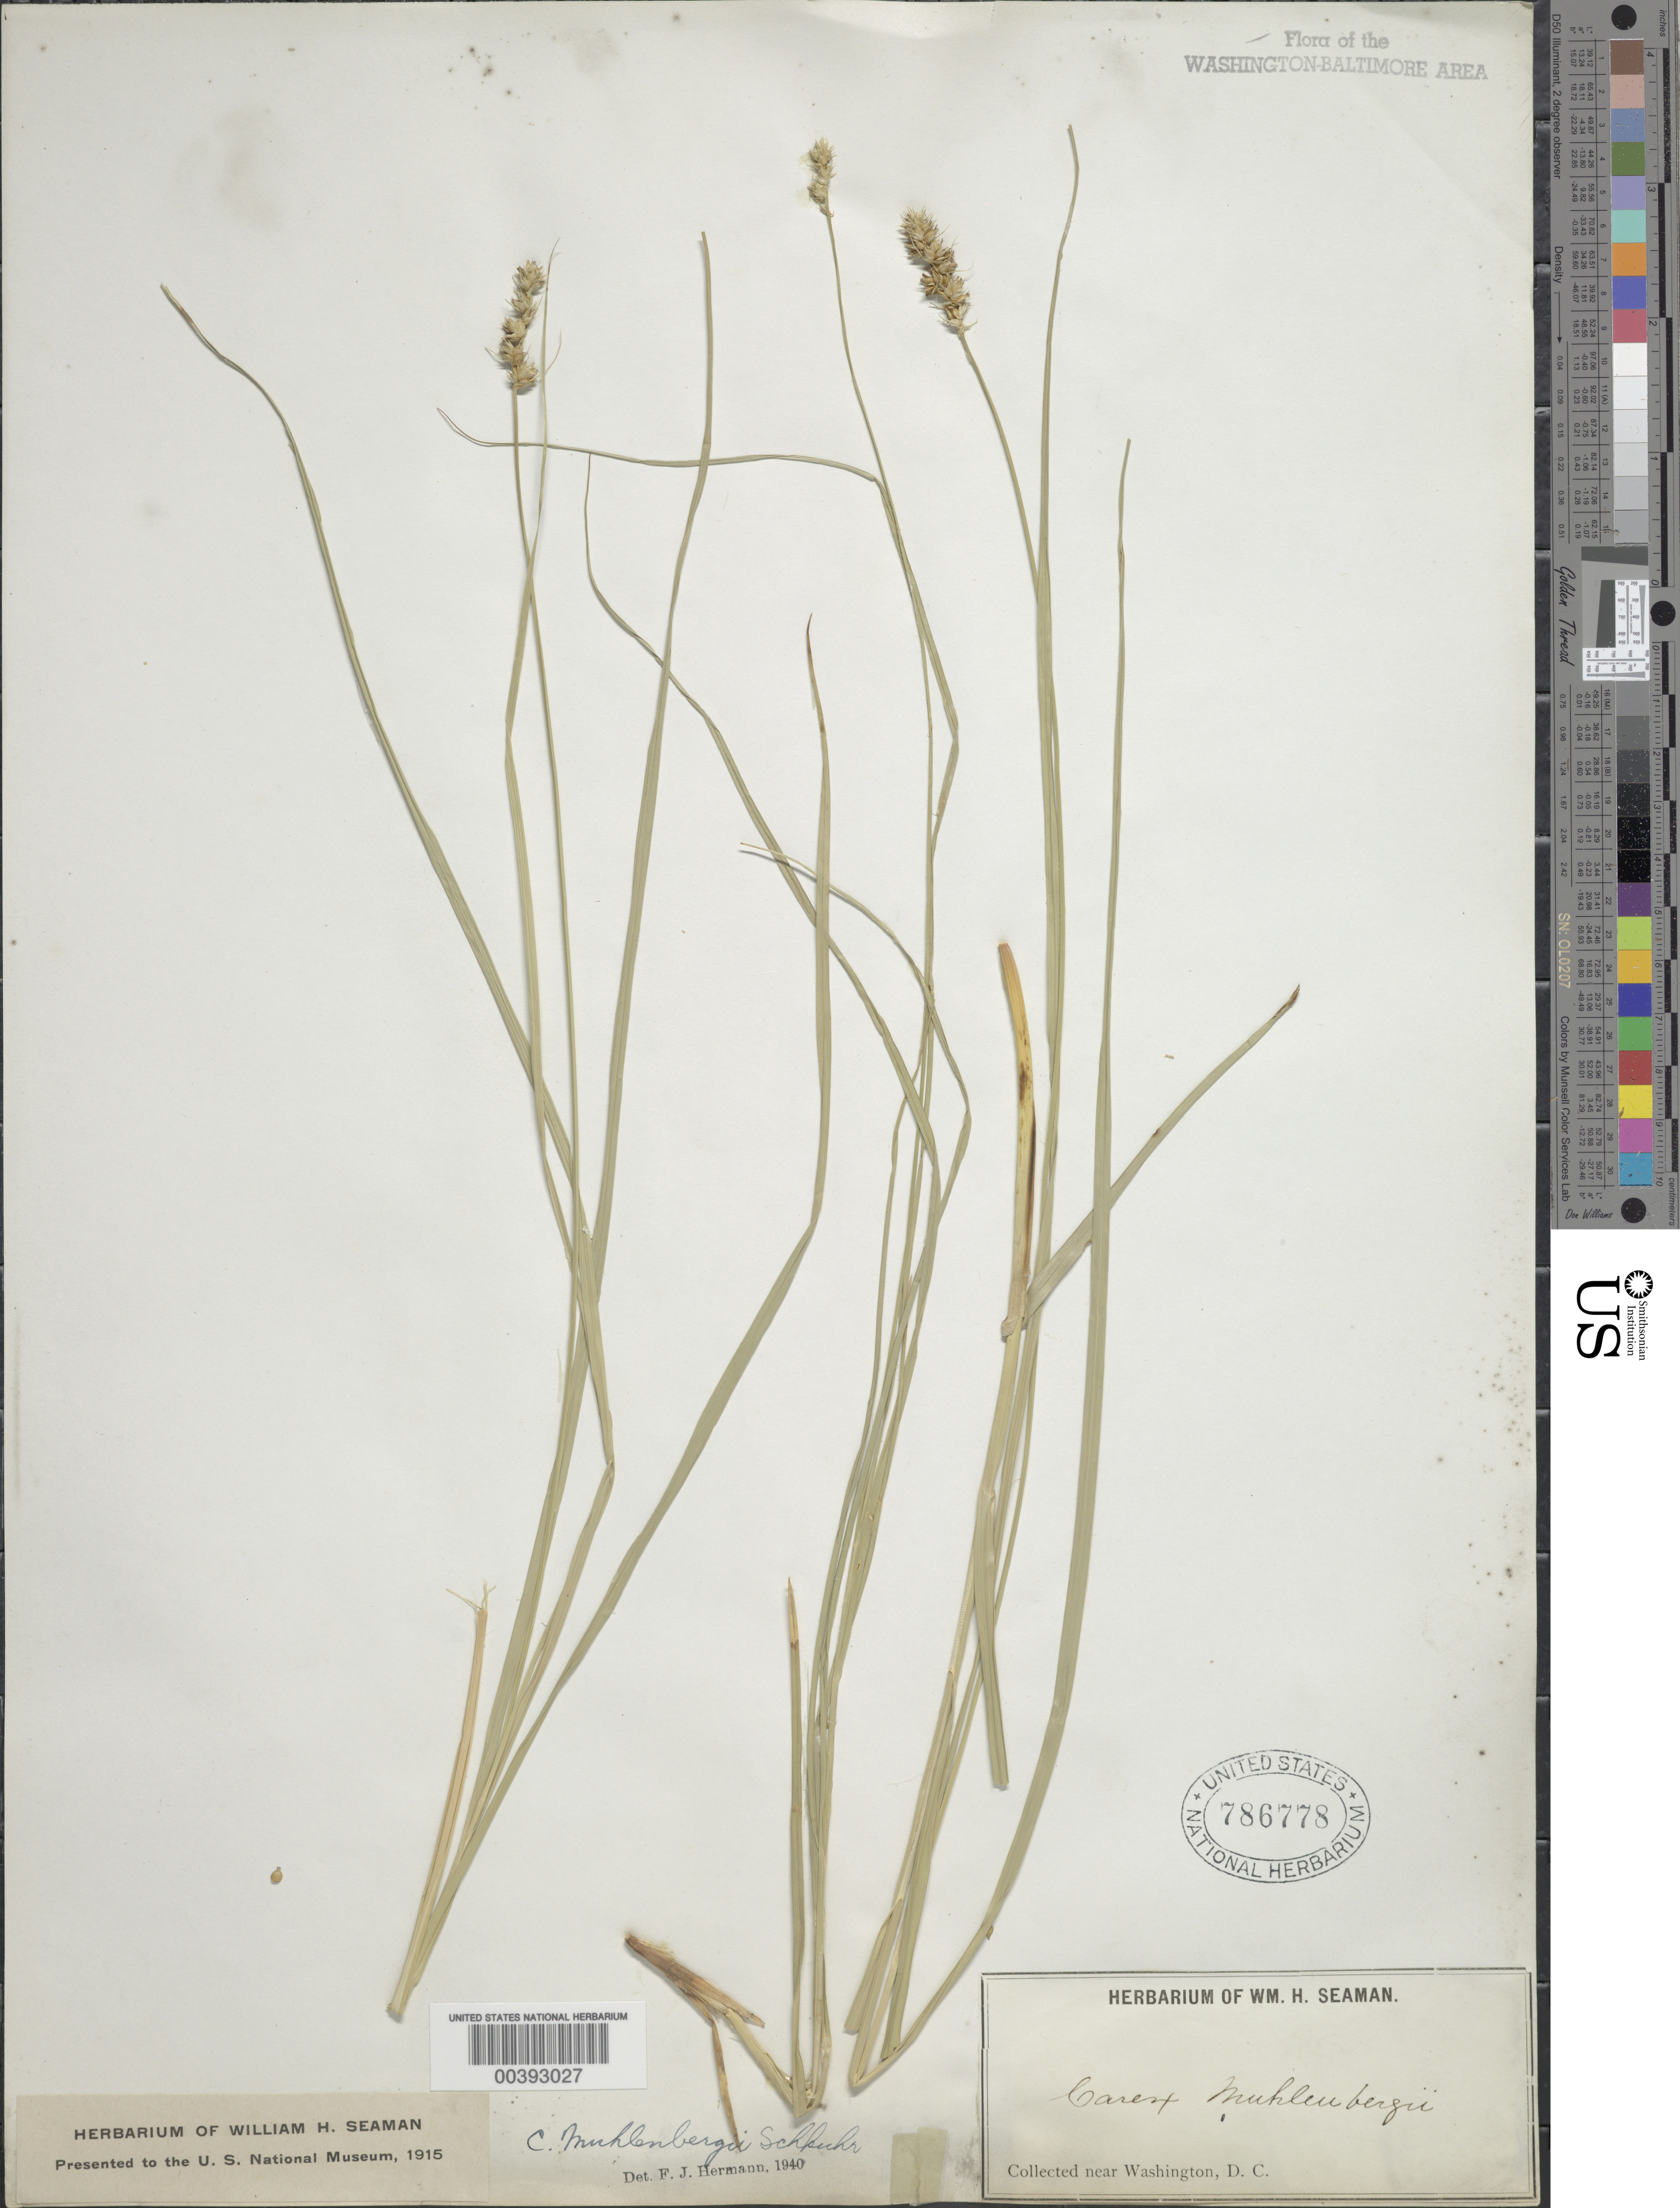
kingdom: Plantae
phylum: Tracheophyta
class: Liliopsida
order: Poales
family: Cyperaceae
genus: Carex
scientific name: Carex muehlenbergii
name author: Willd.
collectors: W. Seaman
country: United States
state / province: District of Columbia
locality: Washington DC Area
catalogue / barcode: US 786778